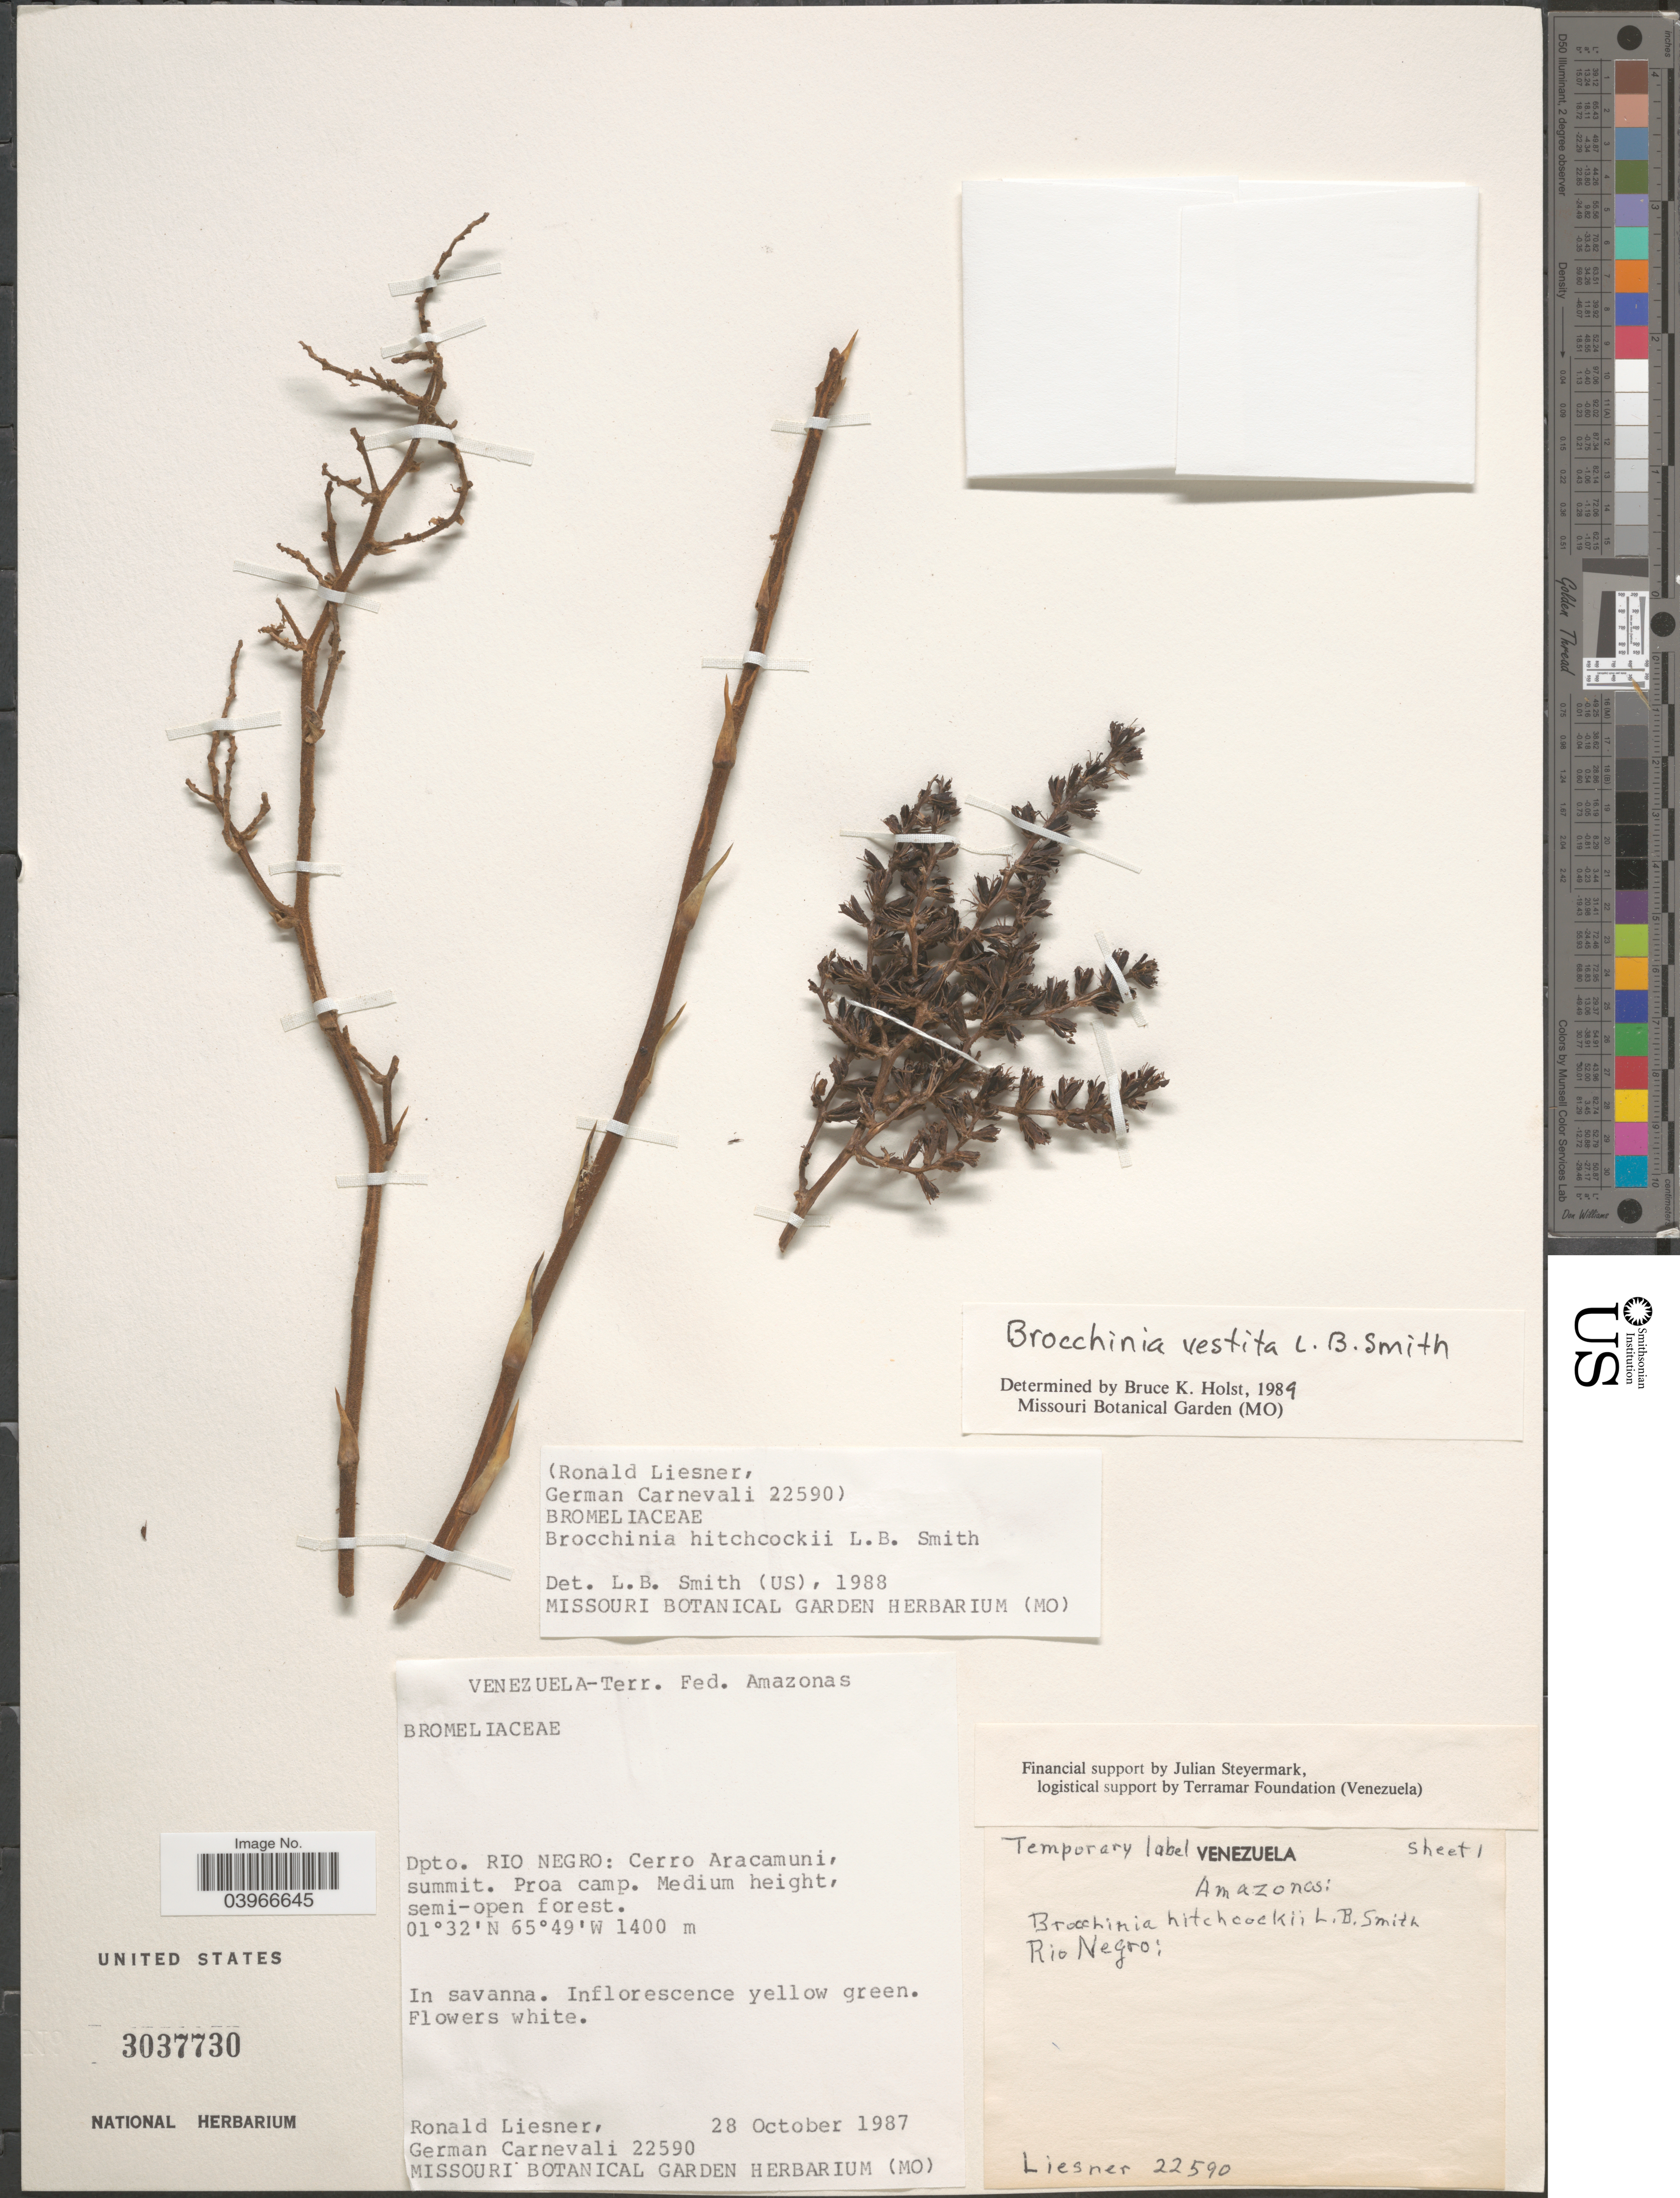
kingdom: Plantae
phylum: Tracheophyta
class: Liliopsida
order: Poales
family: Bromeliaceae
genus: Brocchinia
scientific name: Brocchinia vestita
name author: L.B. Sm.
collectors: R. L. Liesner & G. Carnevali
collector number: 22590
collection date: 1987-10-28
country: Venezuela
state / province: Amazonas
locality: Terr. Fed. Amazonas. Dpto. Rio Negro: Cerro Aracamuni, summit. Proa camp.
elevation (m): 1400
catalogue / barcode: US 3037730